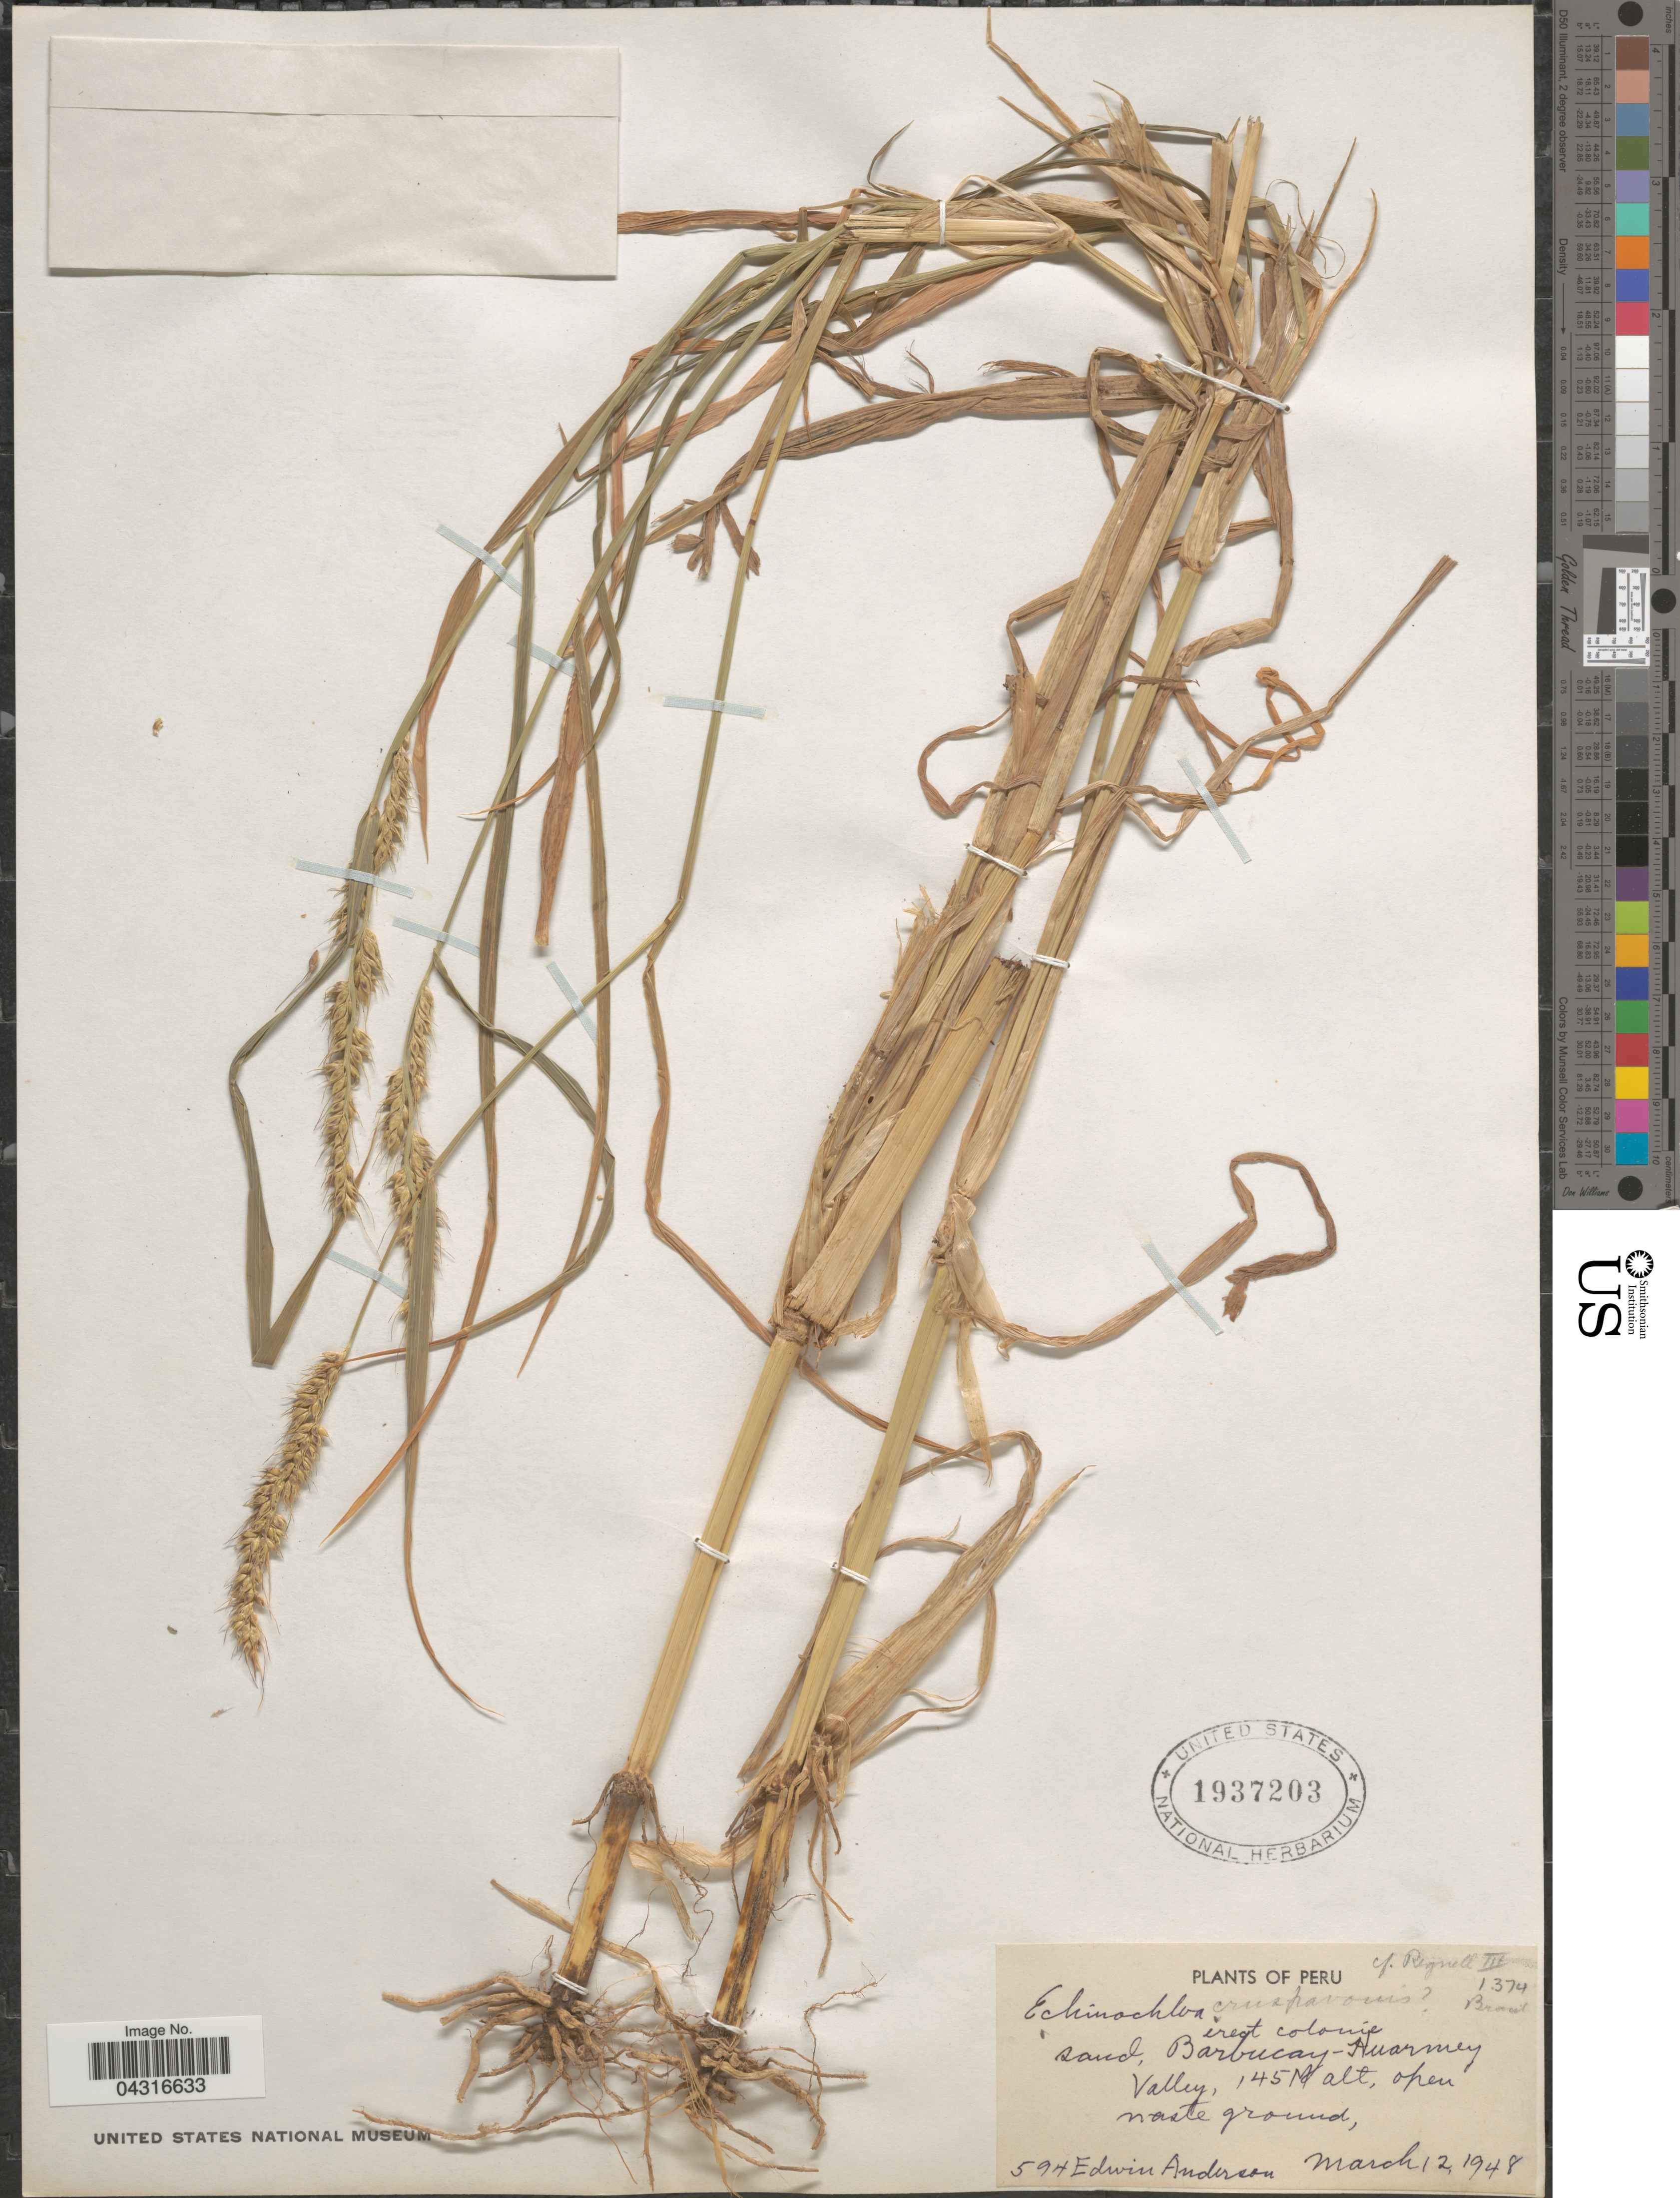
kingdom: Plantae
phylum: Tracheophyta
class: Liliopsida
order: Poales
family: Poaceae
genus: Echinochloa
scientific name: Echinochloa crus-pavonis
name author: (Kunth) Schult.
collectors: E. Anderson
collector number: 594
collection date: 1948-03-12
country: Peru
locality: Sand, Barbucay- Huarmey Valley.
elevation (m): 145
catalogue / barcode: US 1937203